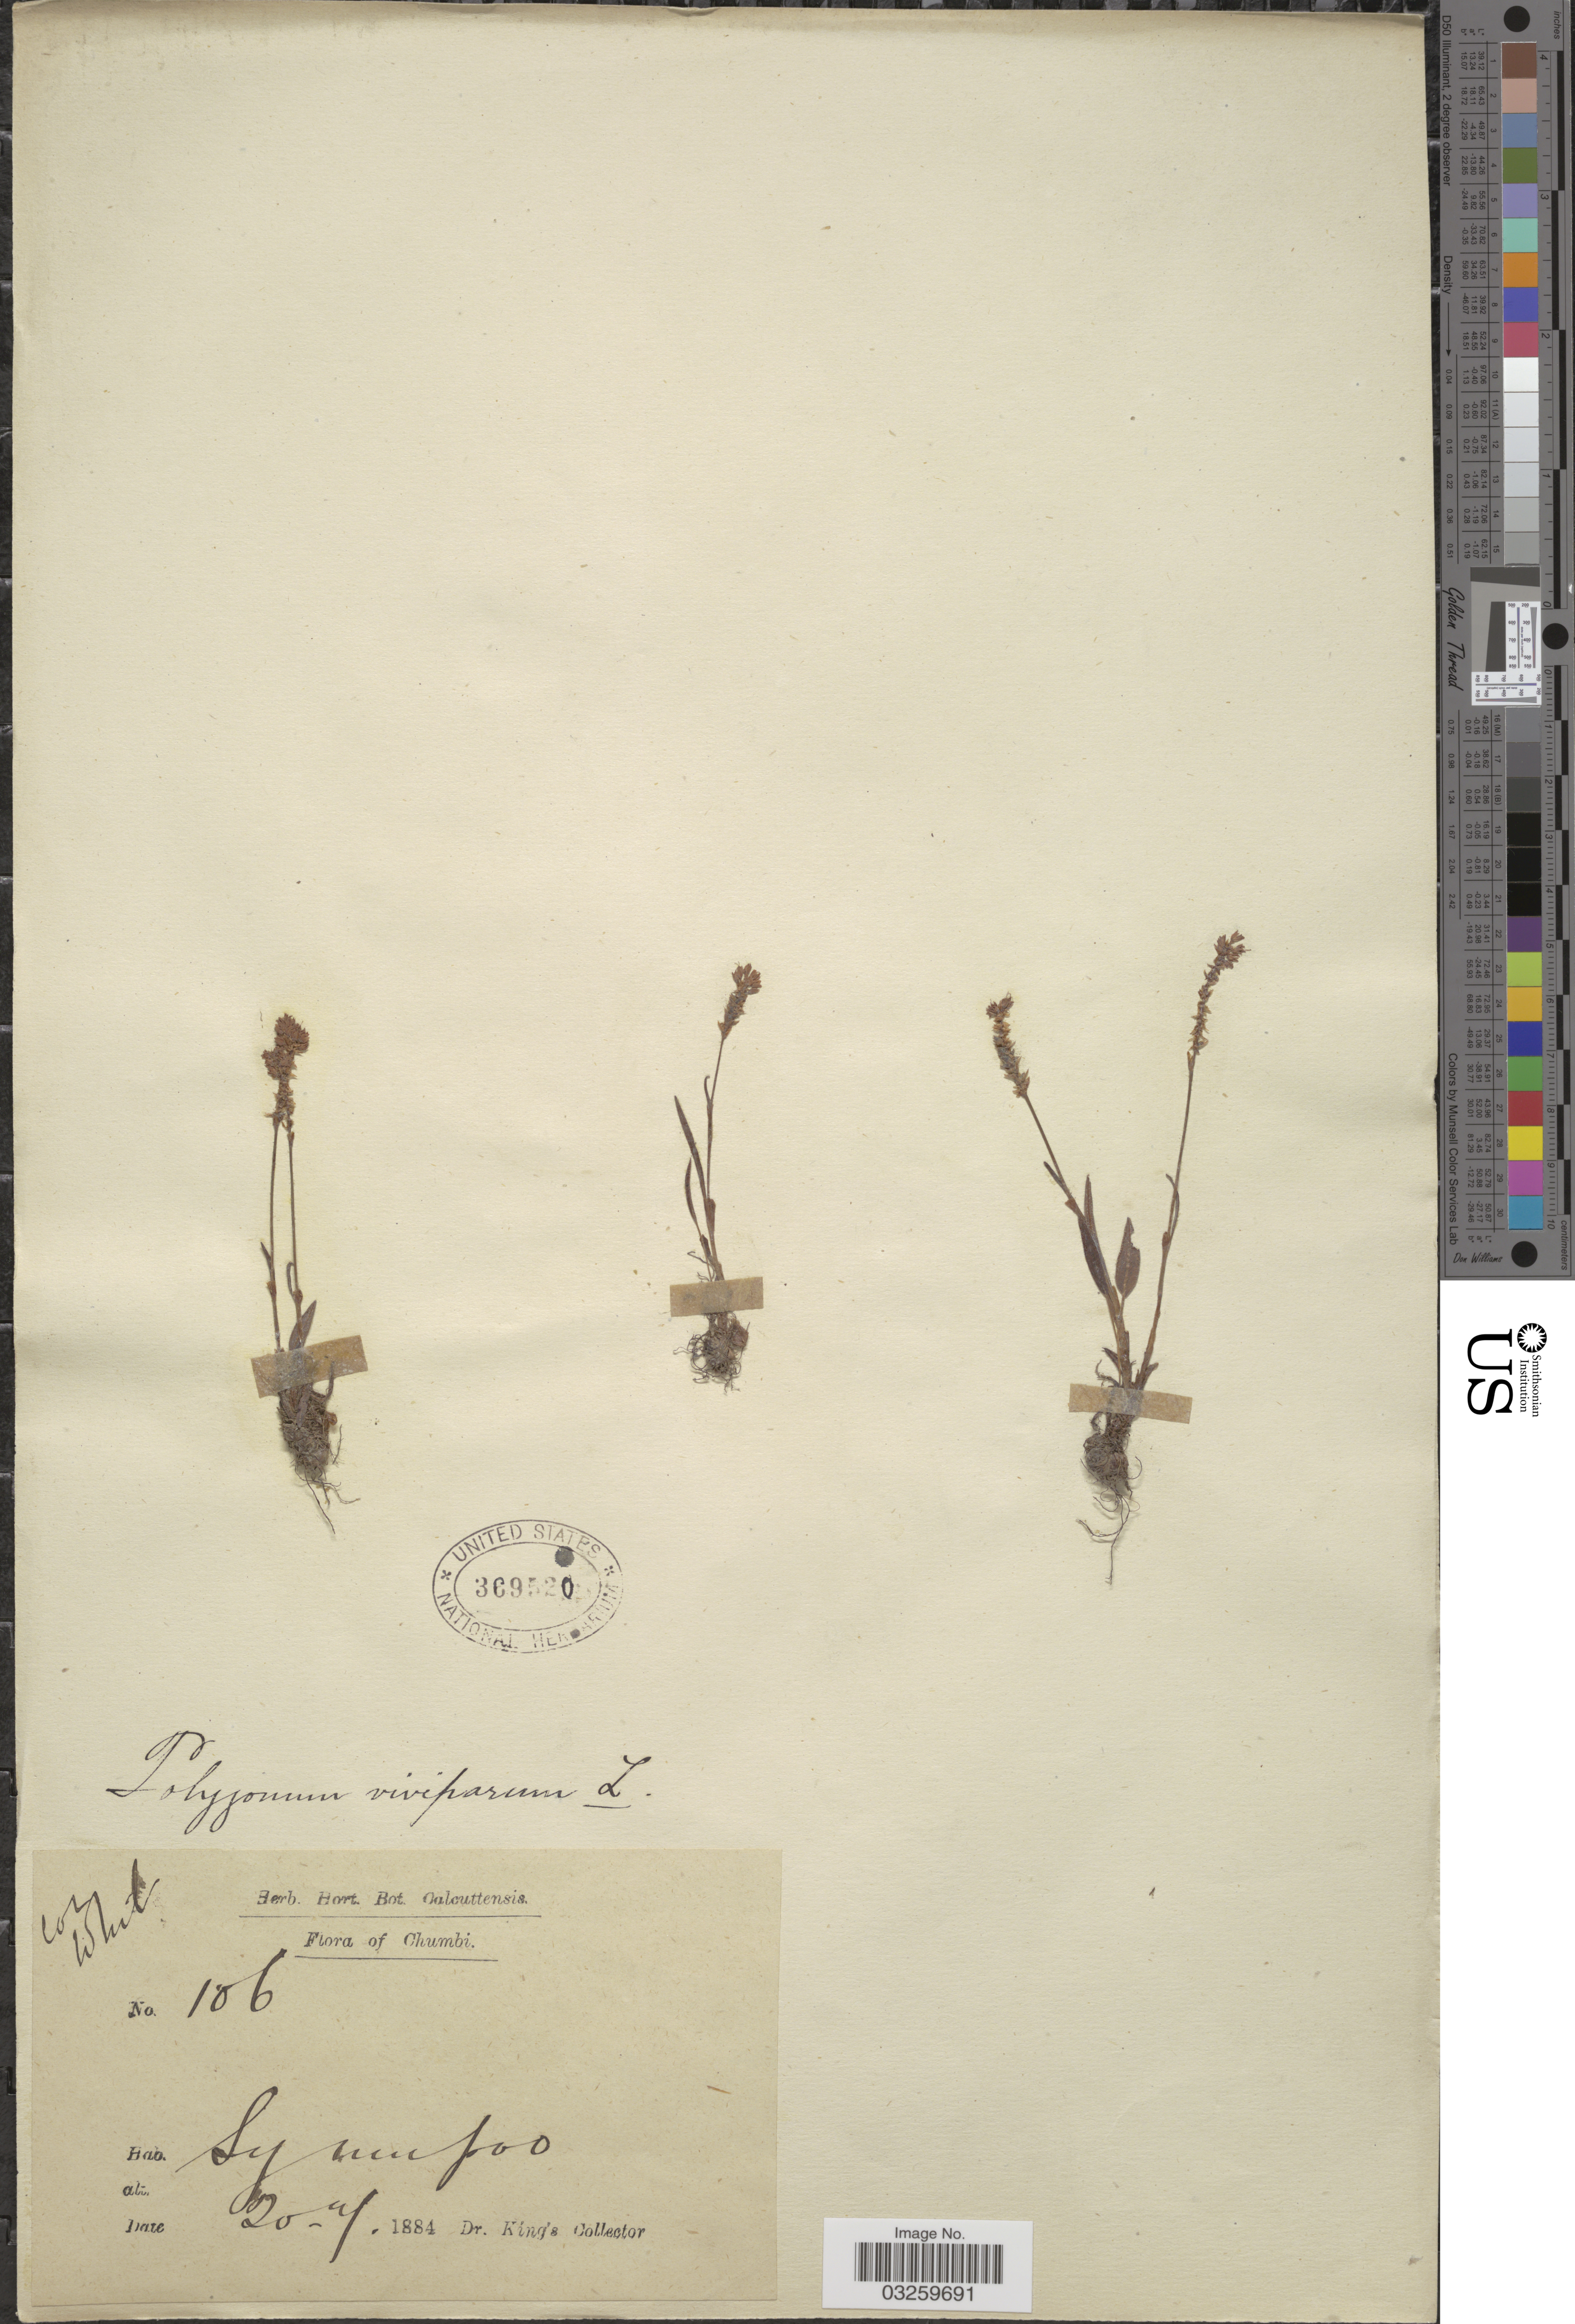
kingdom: Plantae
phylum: Tracheophyta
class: Magnoliopsida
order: Caryophyllales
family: Polygonaceae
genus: Bistorta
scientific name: Bistorta vivipara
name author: (L.) Delarbre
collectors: Dr. King's collector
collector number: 106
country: China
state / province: Xizang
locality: Chumbi. Sy mupoo. [interpreted]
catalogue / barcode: US 369520